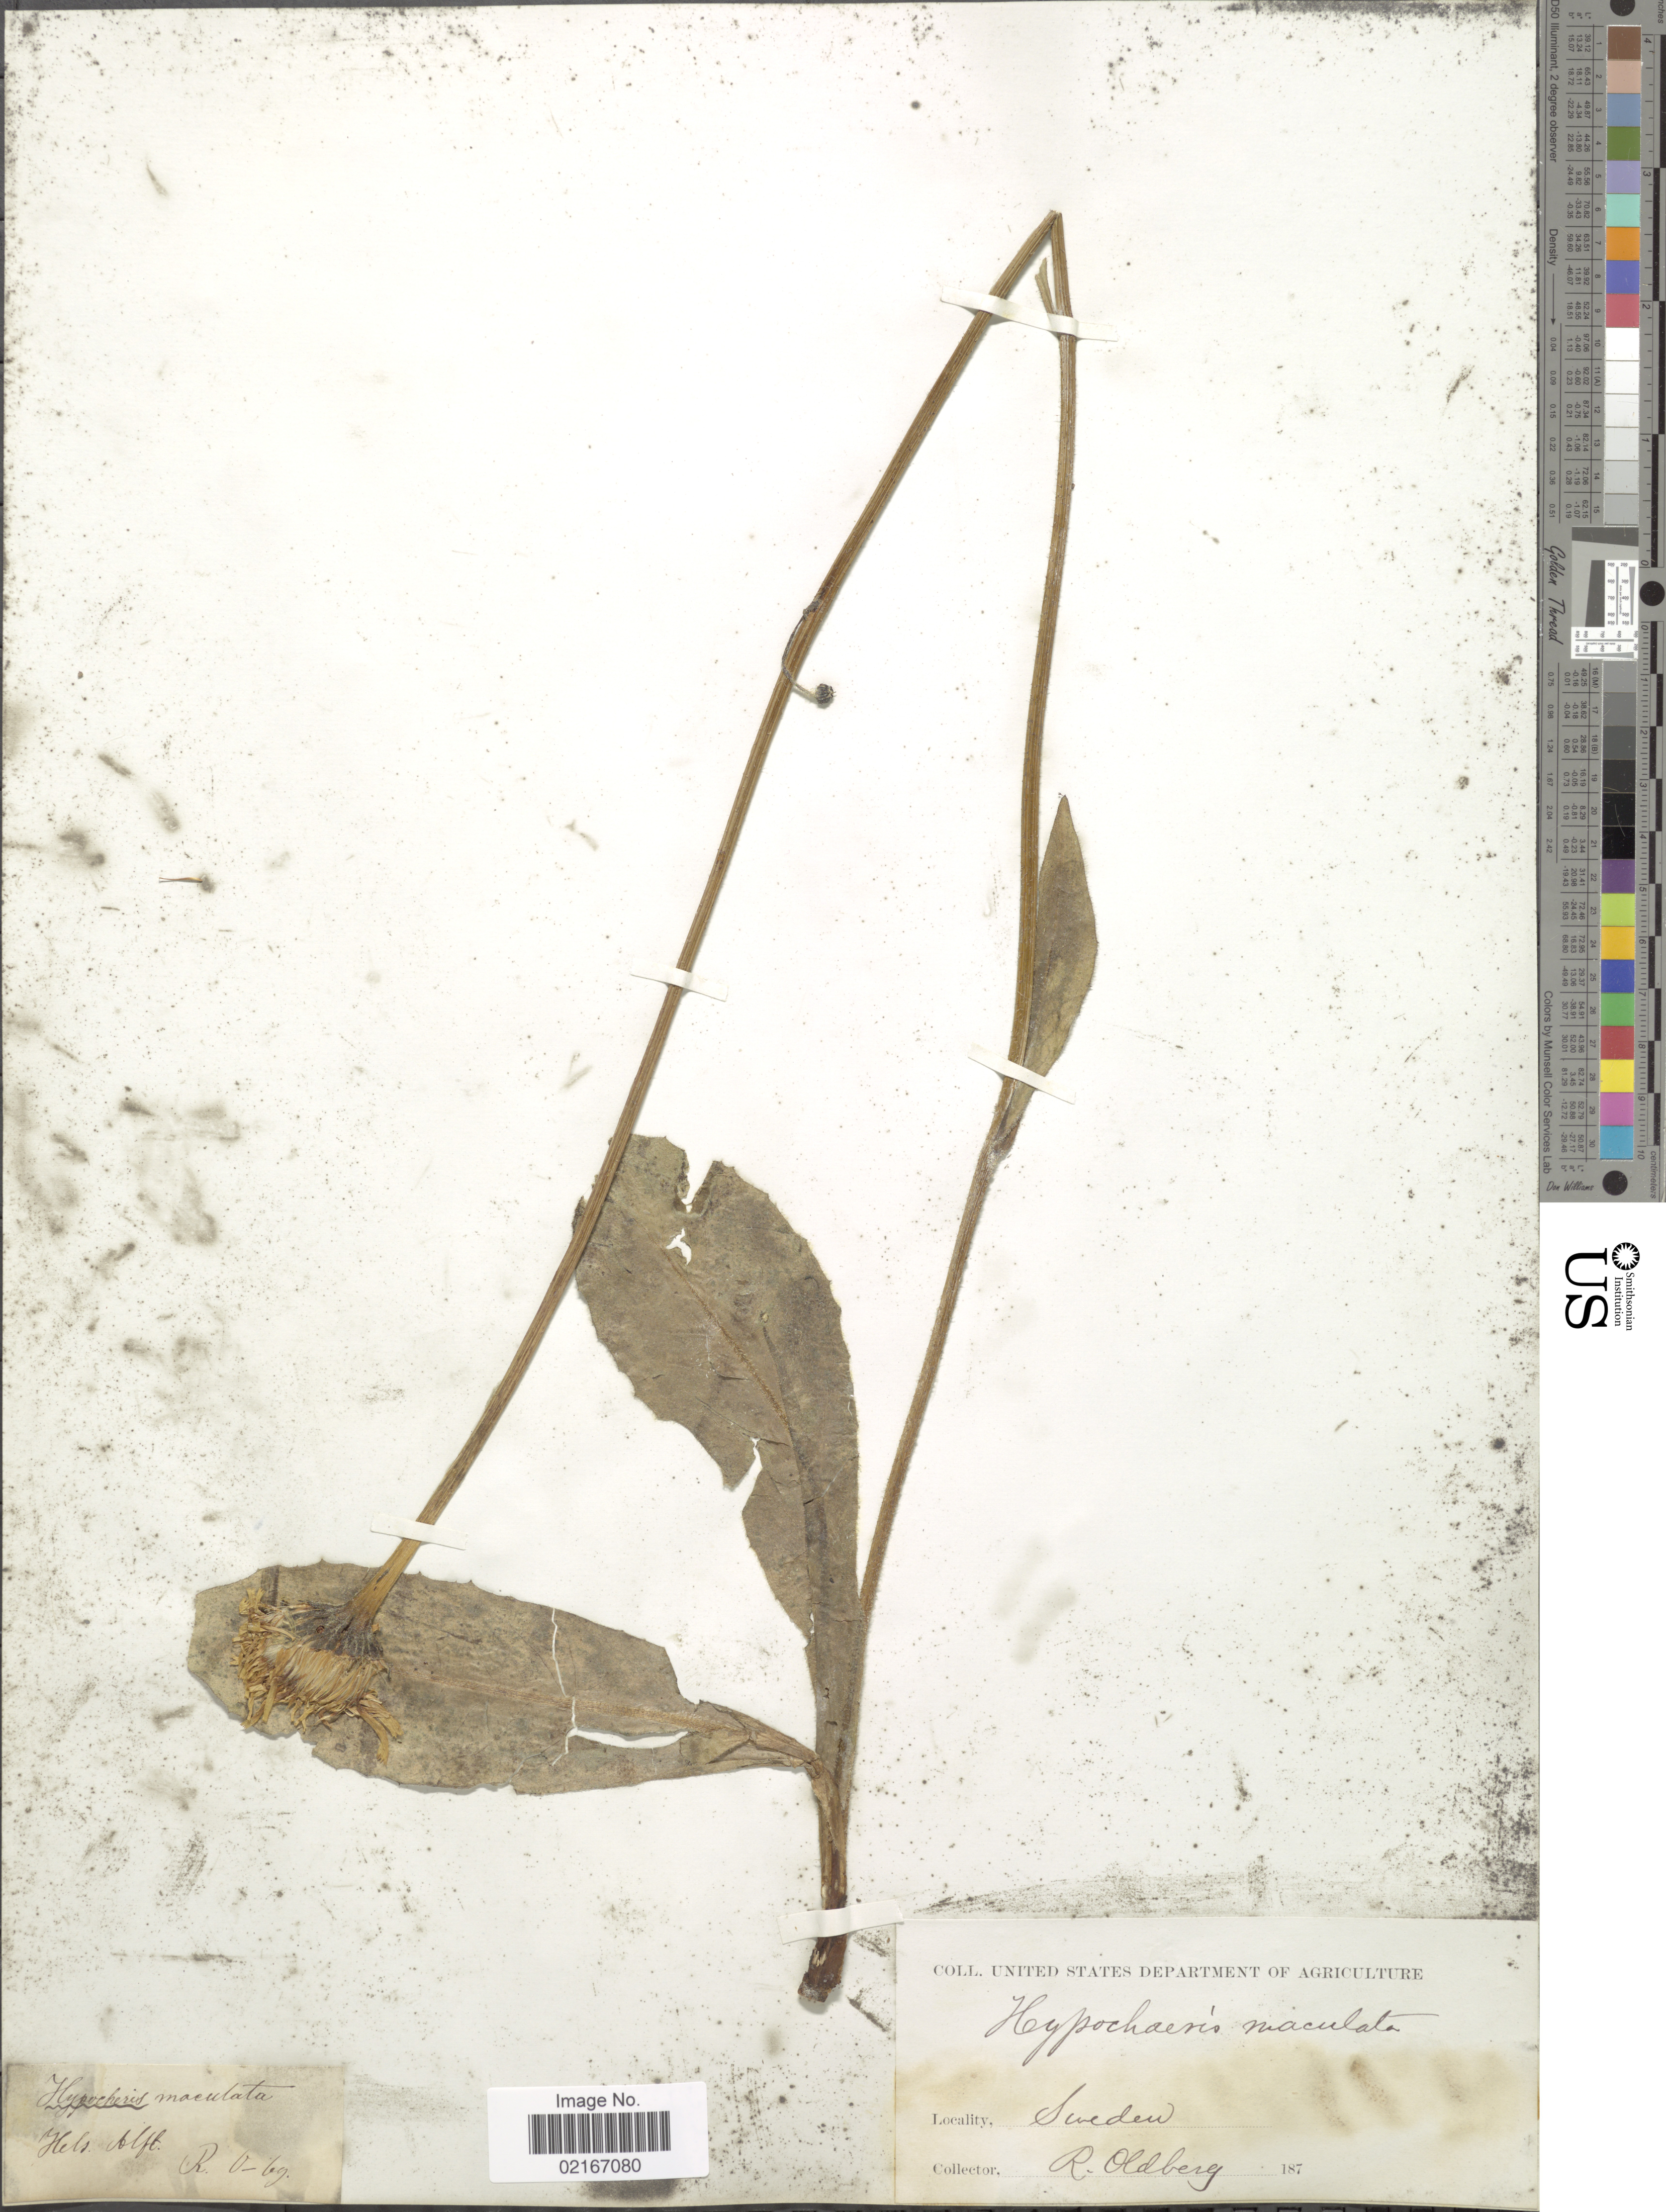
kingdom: Plantae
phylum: Tracheophyta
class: Magnoliopsida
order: Asterales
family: Asteraceae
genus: Hypochaeris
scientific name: Hypochaeris maculata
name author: L.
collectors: R. Oldberg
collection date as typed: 187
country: Sweden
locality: Hels Alft.